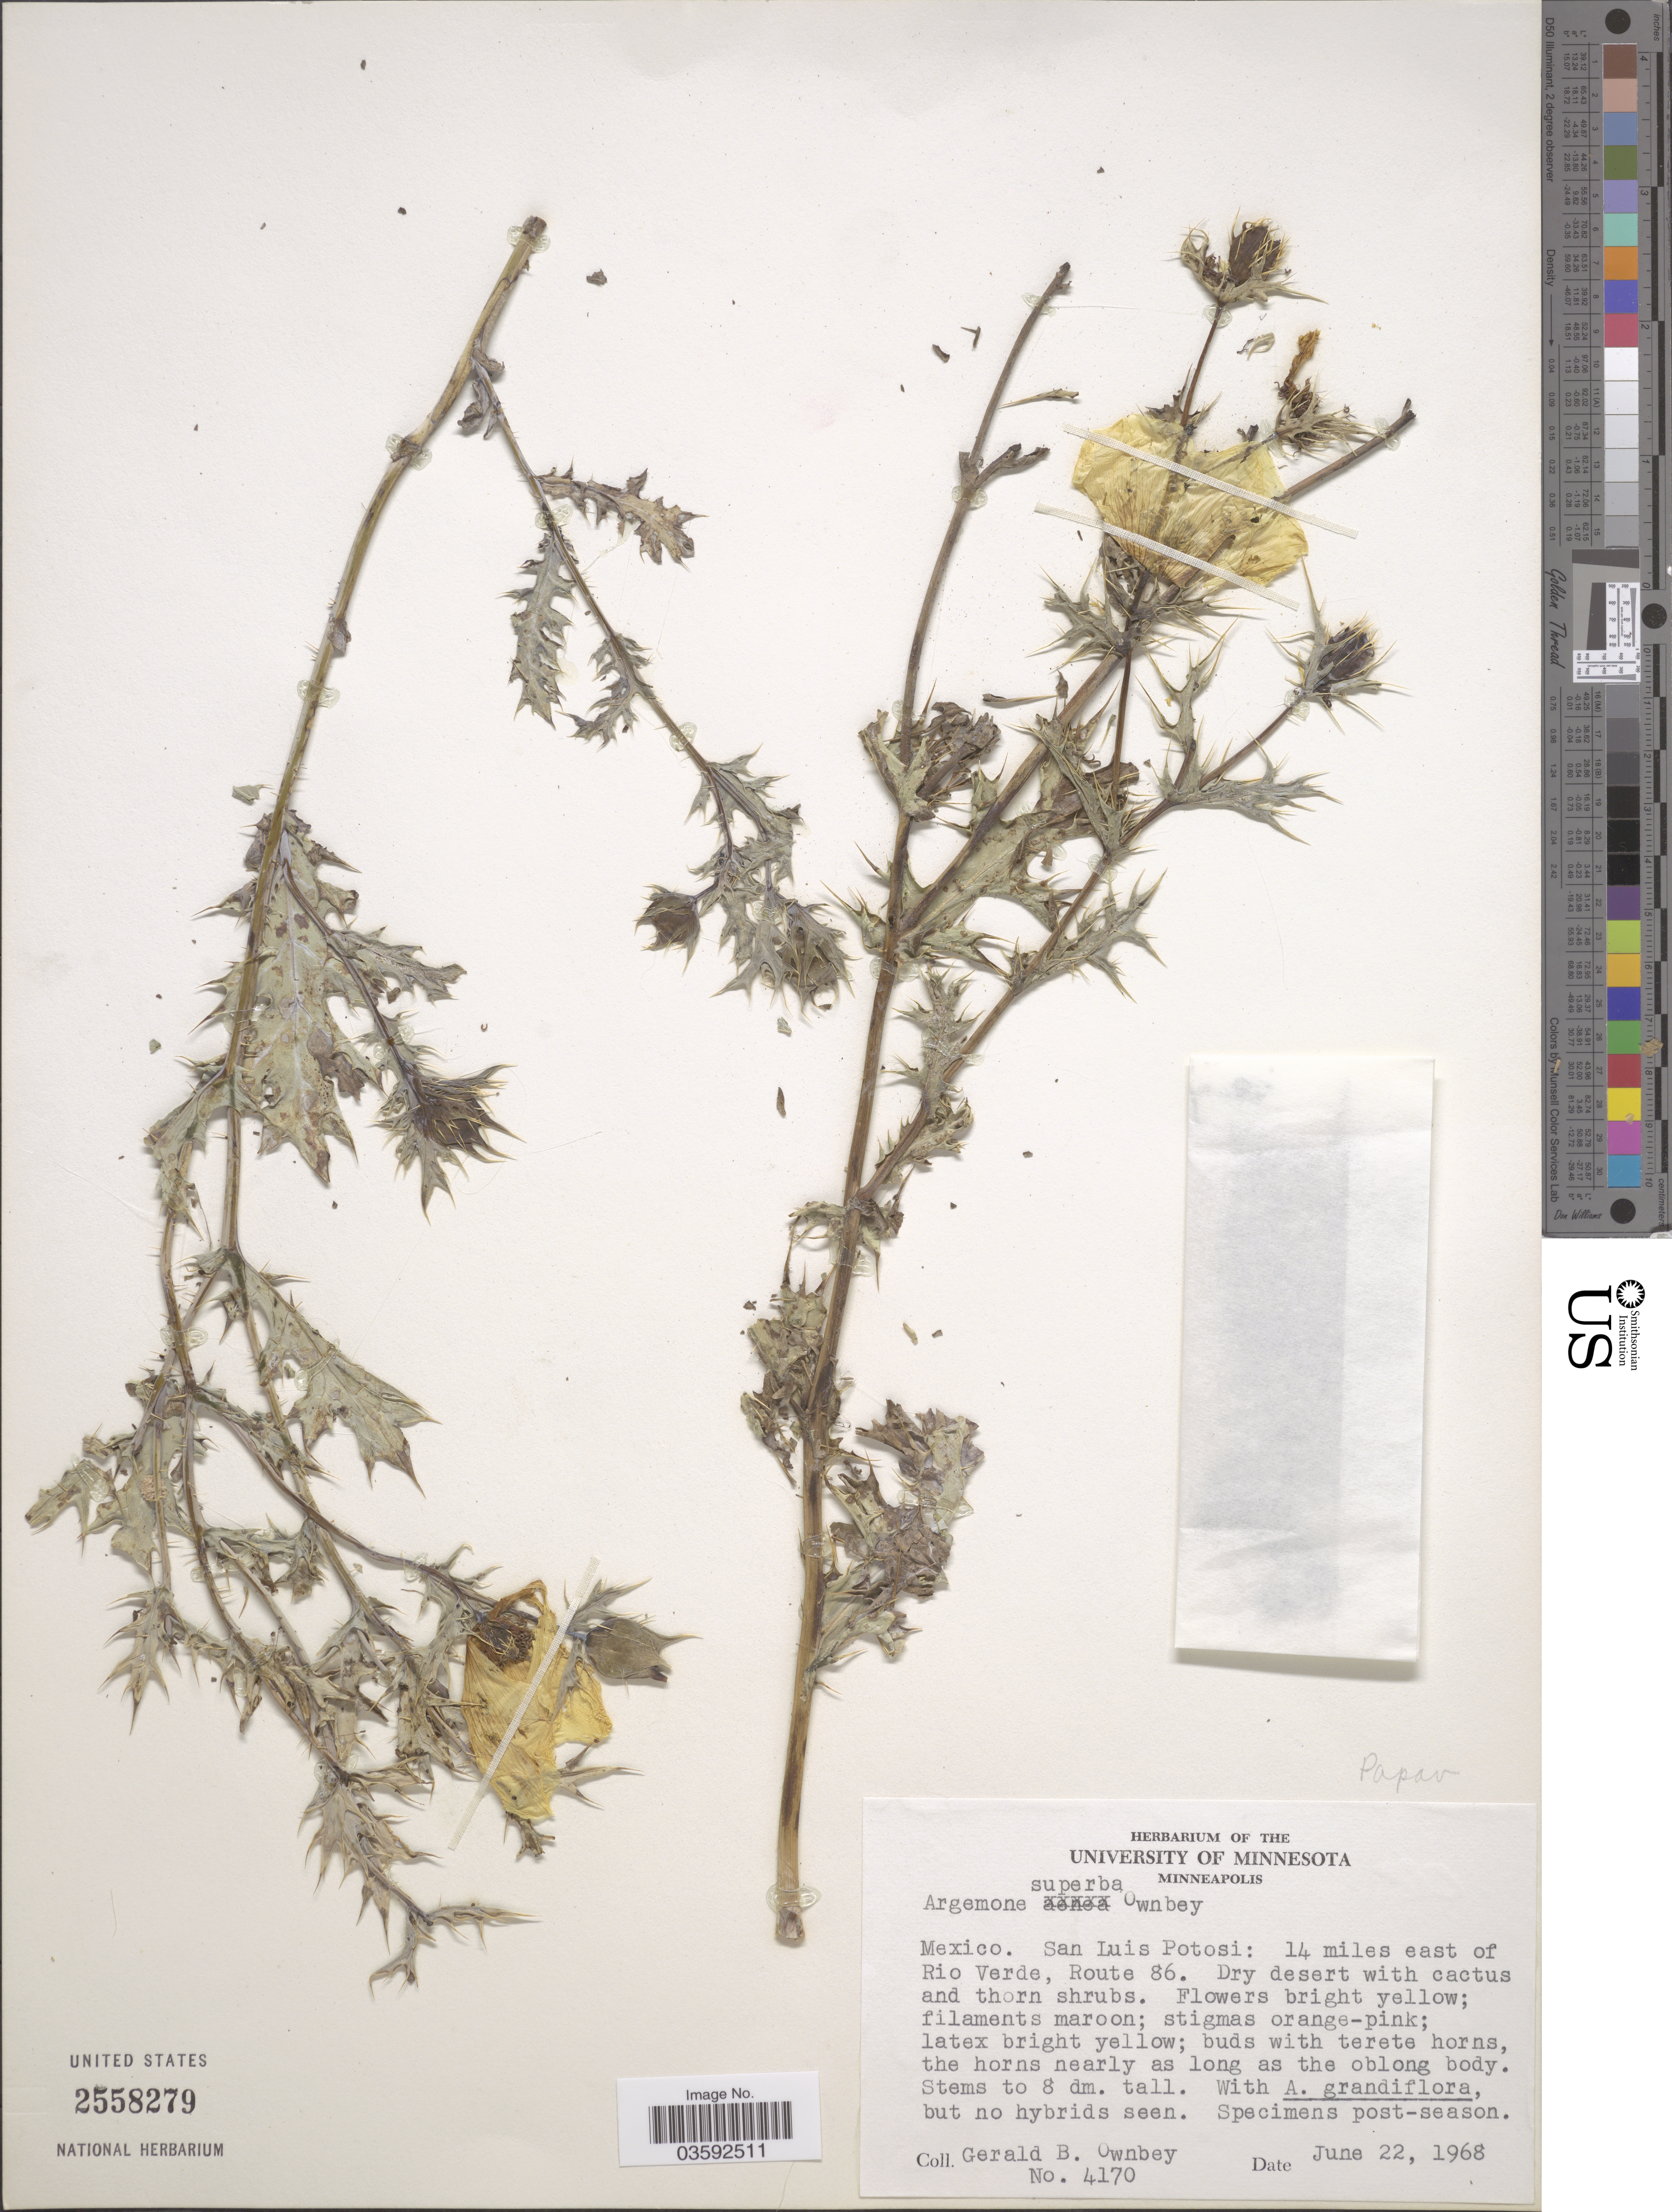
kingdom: Plantae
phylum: Tracheophyta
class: Magnoliopsida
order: Ranunculales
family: Papaveraceae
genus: Argemone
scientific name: Argemone superba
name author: G.B. Ownbey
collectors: G. B. Ownbey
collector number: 4170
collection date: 1968-06-22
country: Mexico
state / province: San Luis Potosí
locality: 14 miles east of Rio Verde, Route 86.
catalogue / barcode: US 2558279